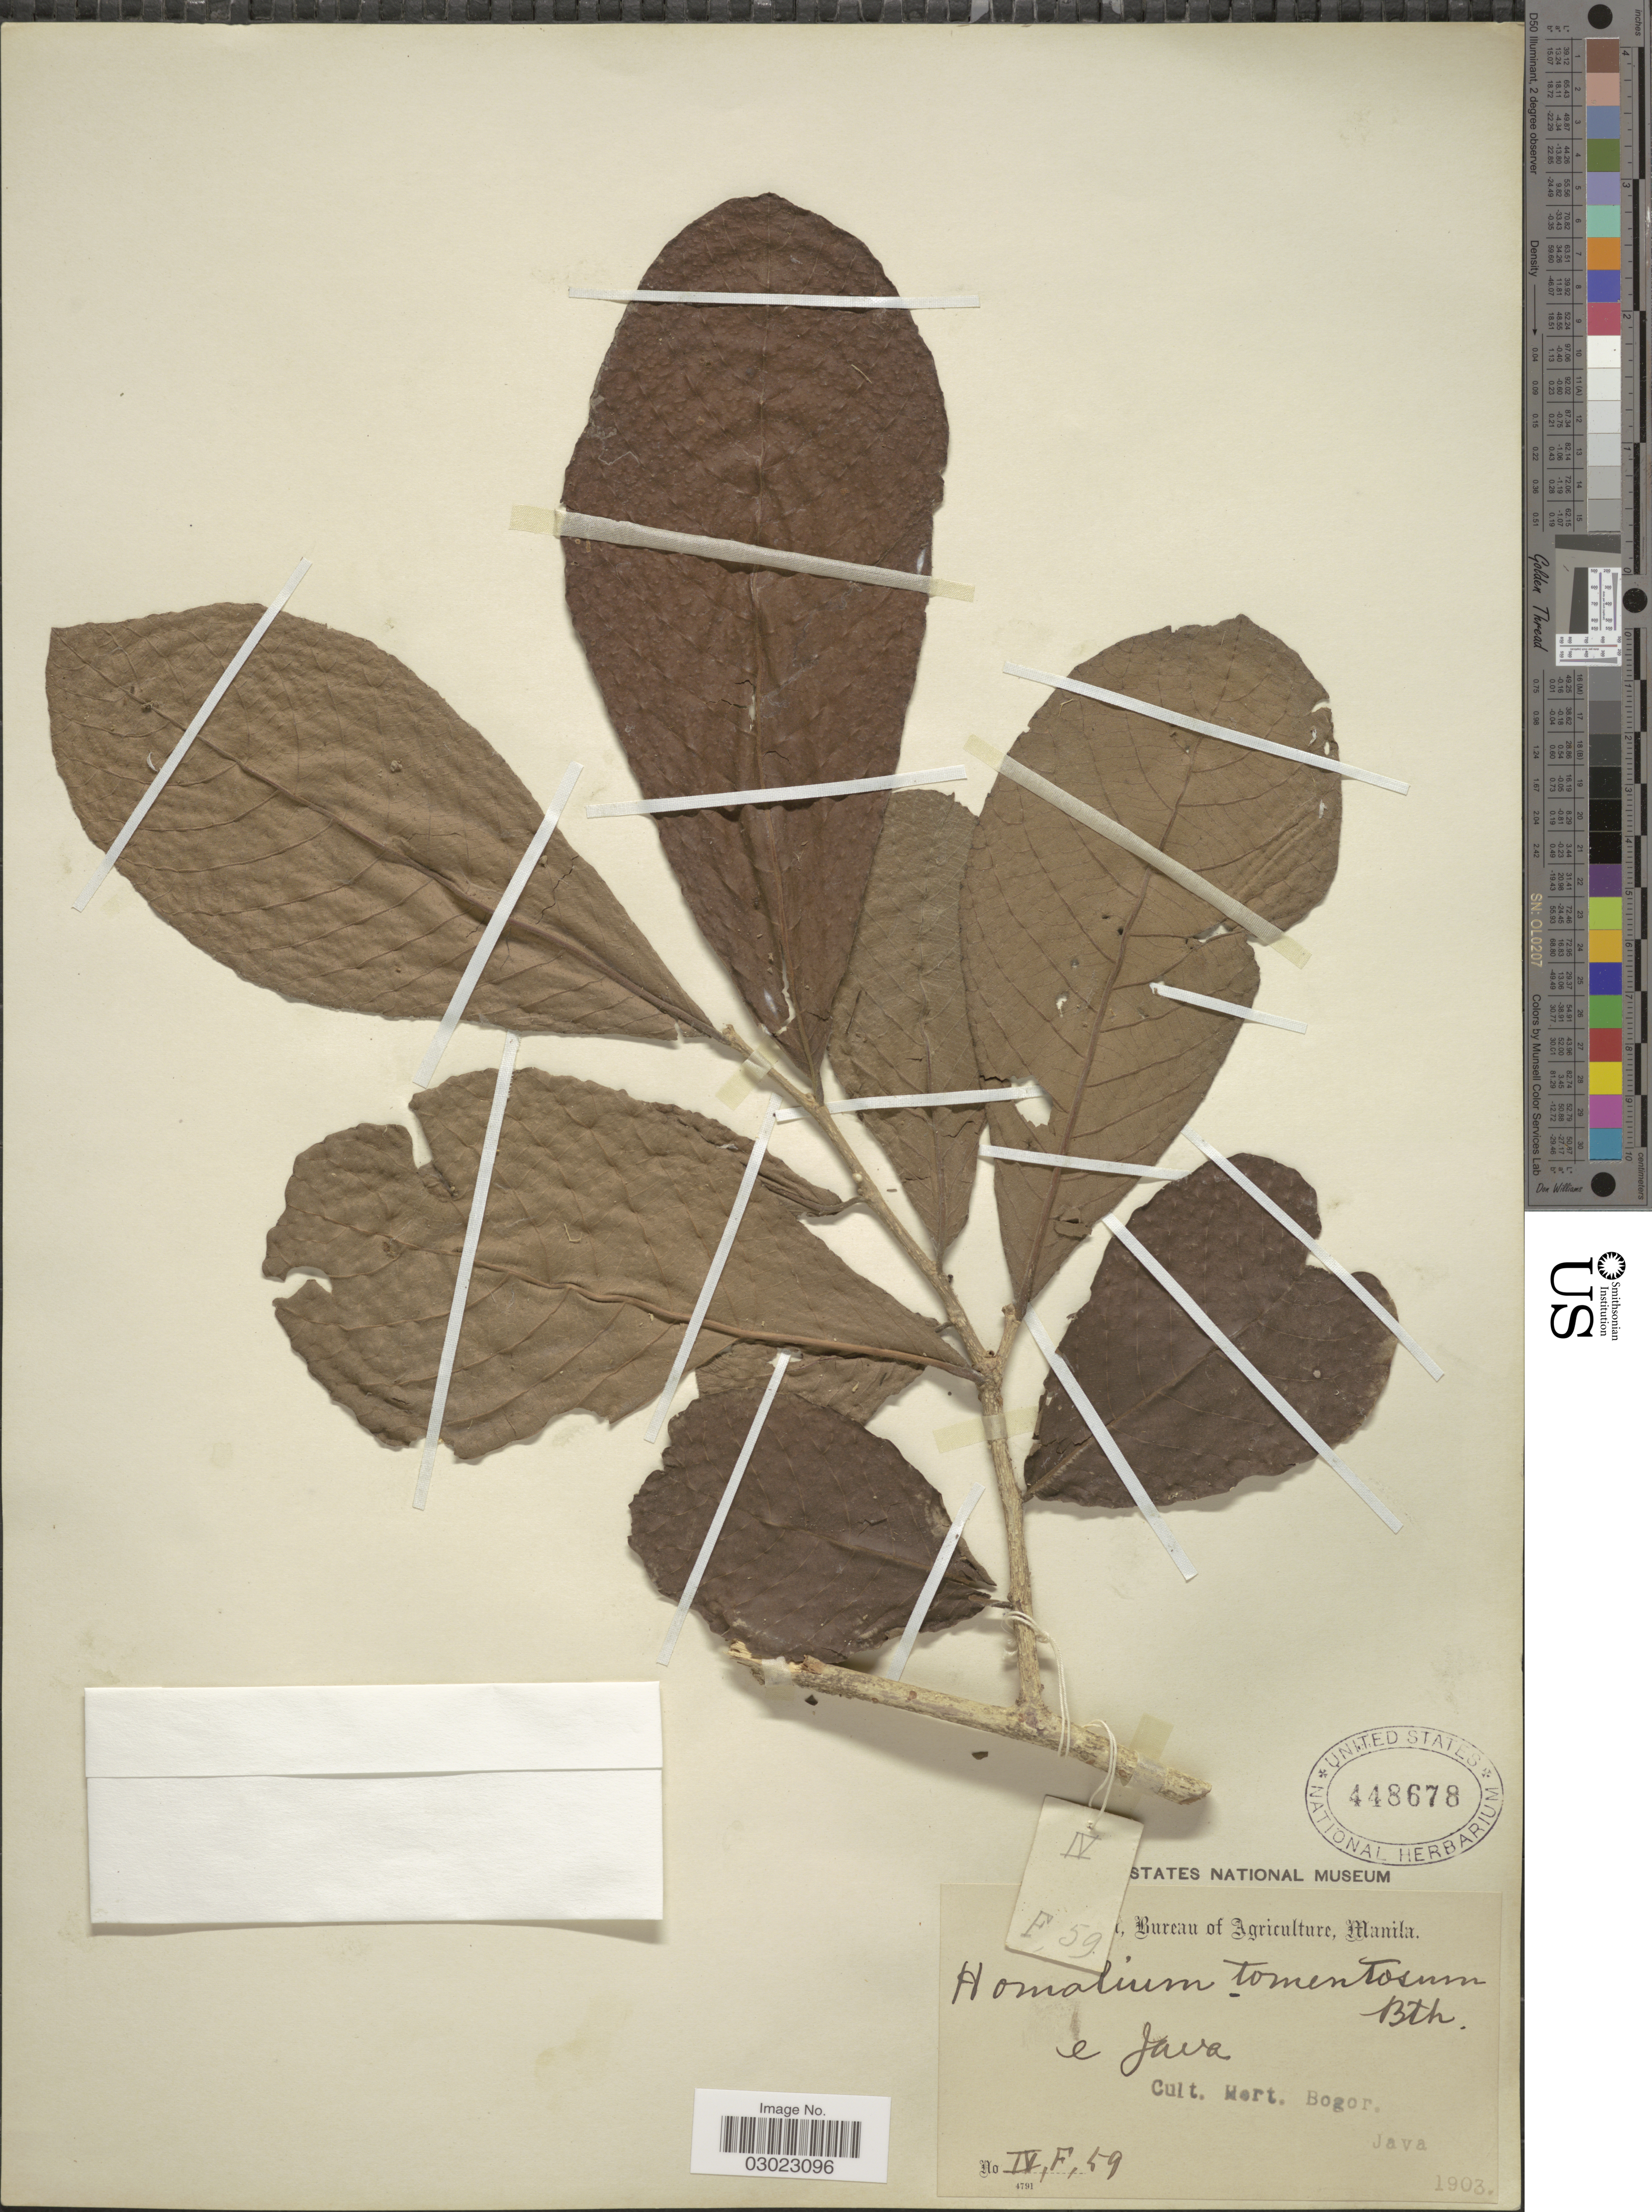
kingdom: Plantae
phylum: Tracheophyta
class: Magnoliopsida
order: Malpighiales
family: Salicaceae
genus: Homalium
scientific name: Homalium tomentosum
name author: (Vent.) Benth.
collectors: Ex herb. Bureau of Agriculture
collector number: IV,F,59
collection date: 1903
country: Indonesia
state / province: Java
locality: Hort. Bogor.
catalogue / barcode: US 448678